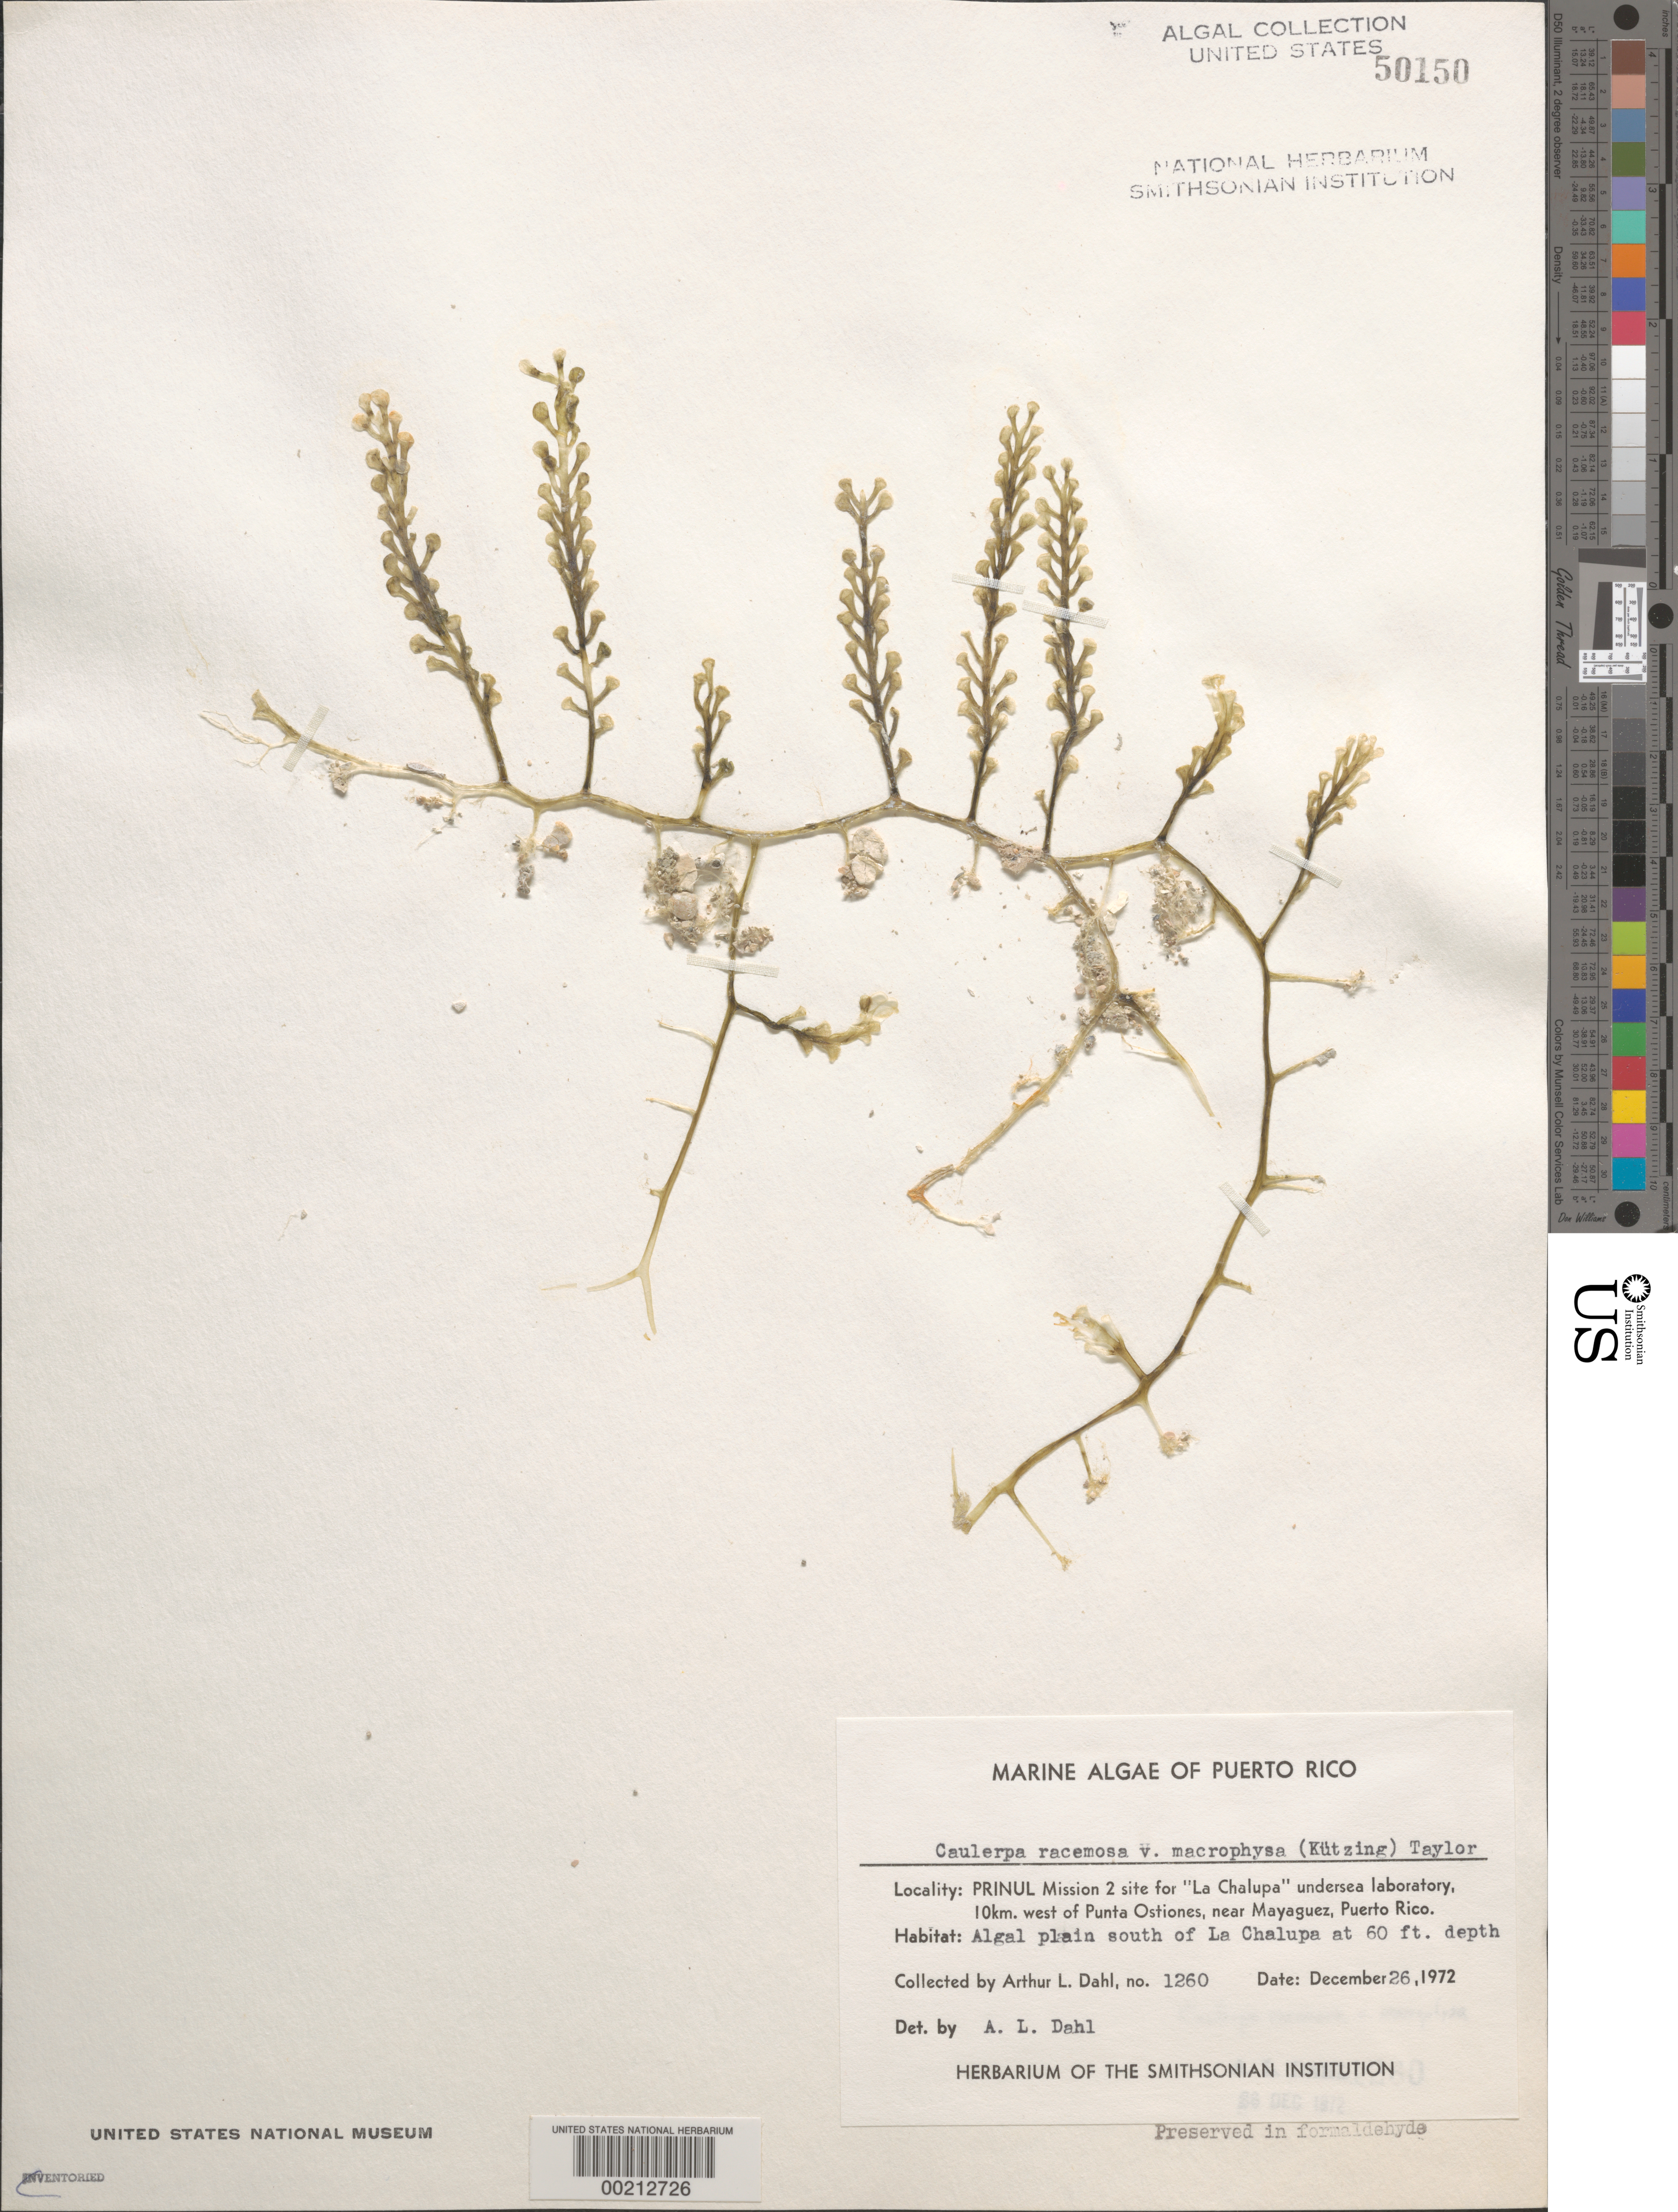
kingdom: Plantae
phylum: Chlorophyta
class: Ulvophyceae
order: Bryopsidales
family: Caulerpaceae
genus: Caulerpa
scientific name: Caulerpa racemosa var. macrophysa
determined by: Dahl, A. E.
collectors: A. Dahl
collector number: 1260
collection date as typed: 26 Dec 1972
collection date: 1972-12-26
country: Puerto Rico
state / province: Mayaguez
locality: La chalupa, 10 km west of punta ostiones, near mayaguez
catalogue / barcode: US 50150